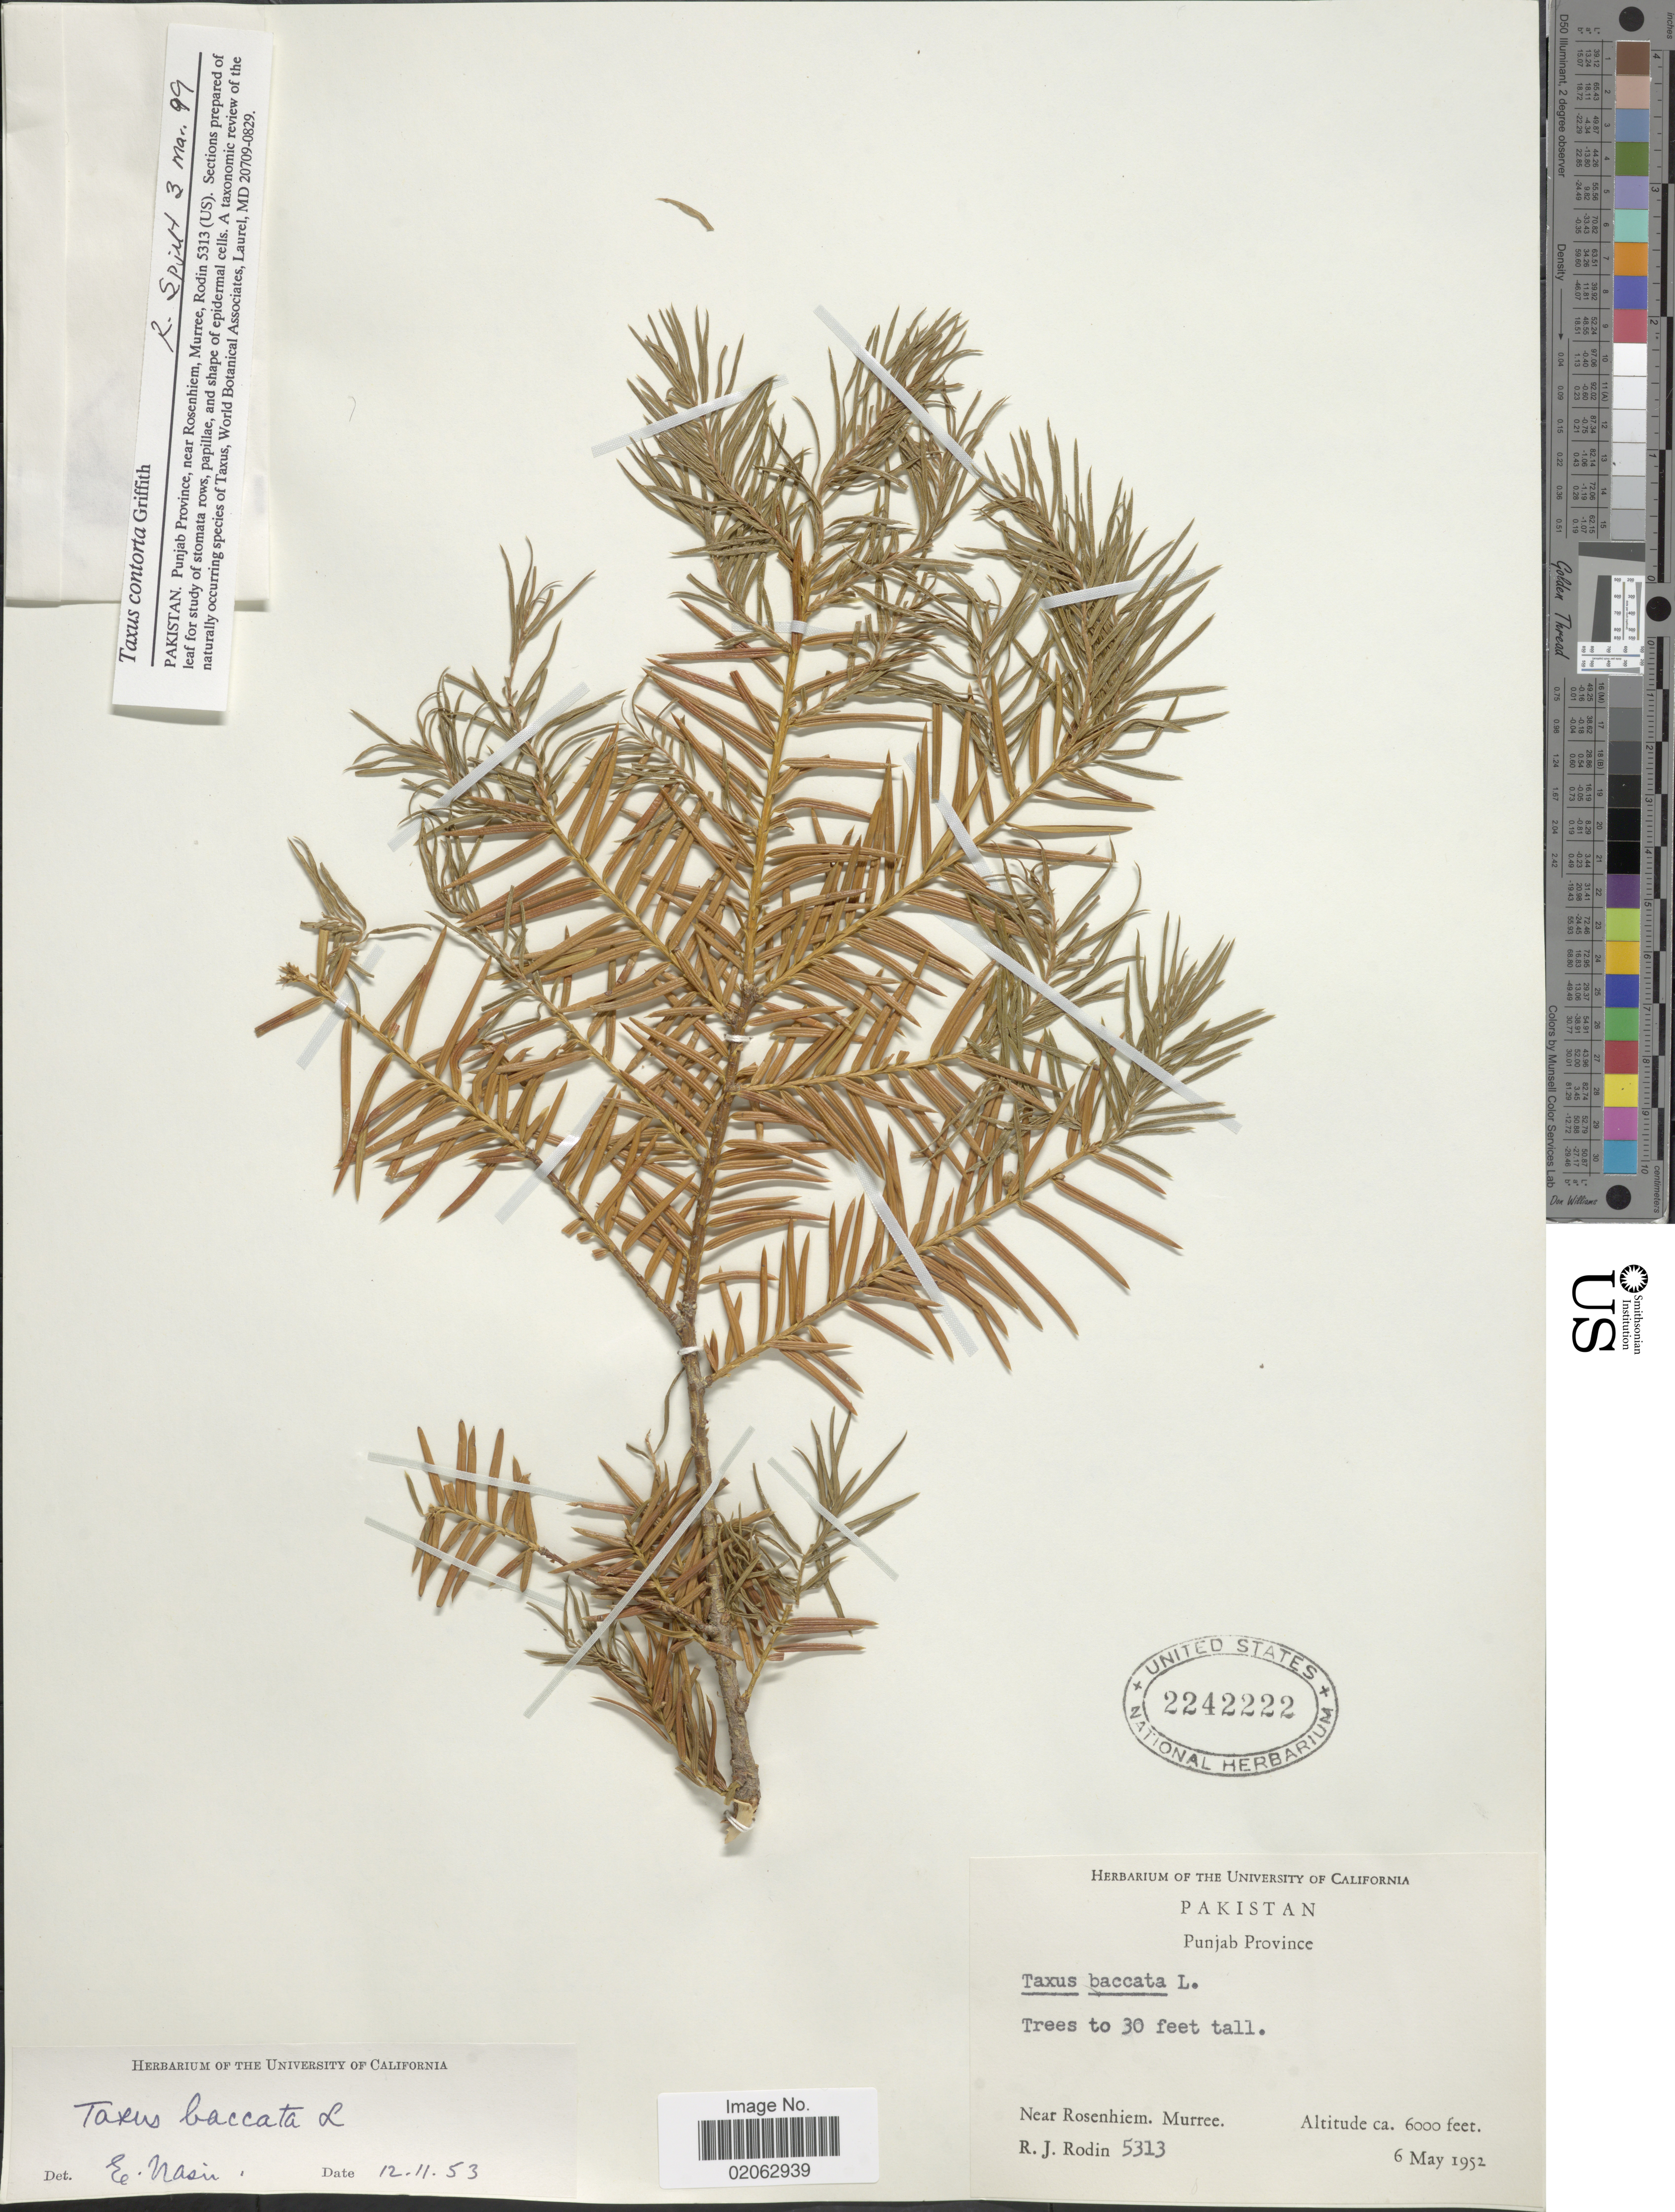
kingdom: Plantae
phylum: Tracheophyta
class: Pinopsida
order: Pinales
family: Taxaceae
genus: Taxus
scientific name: Taxus contorta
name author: Griff.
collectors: R. J. Rodin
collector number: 5313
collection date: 1952-05-06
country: Pakistan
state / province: Punjab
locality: Near Rosenhiem, Murree.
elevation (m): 1829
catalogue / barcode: US 2242222